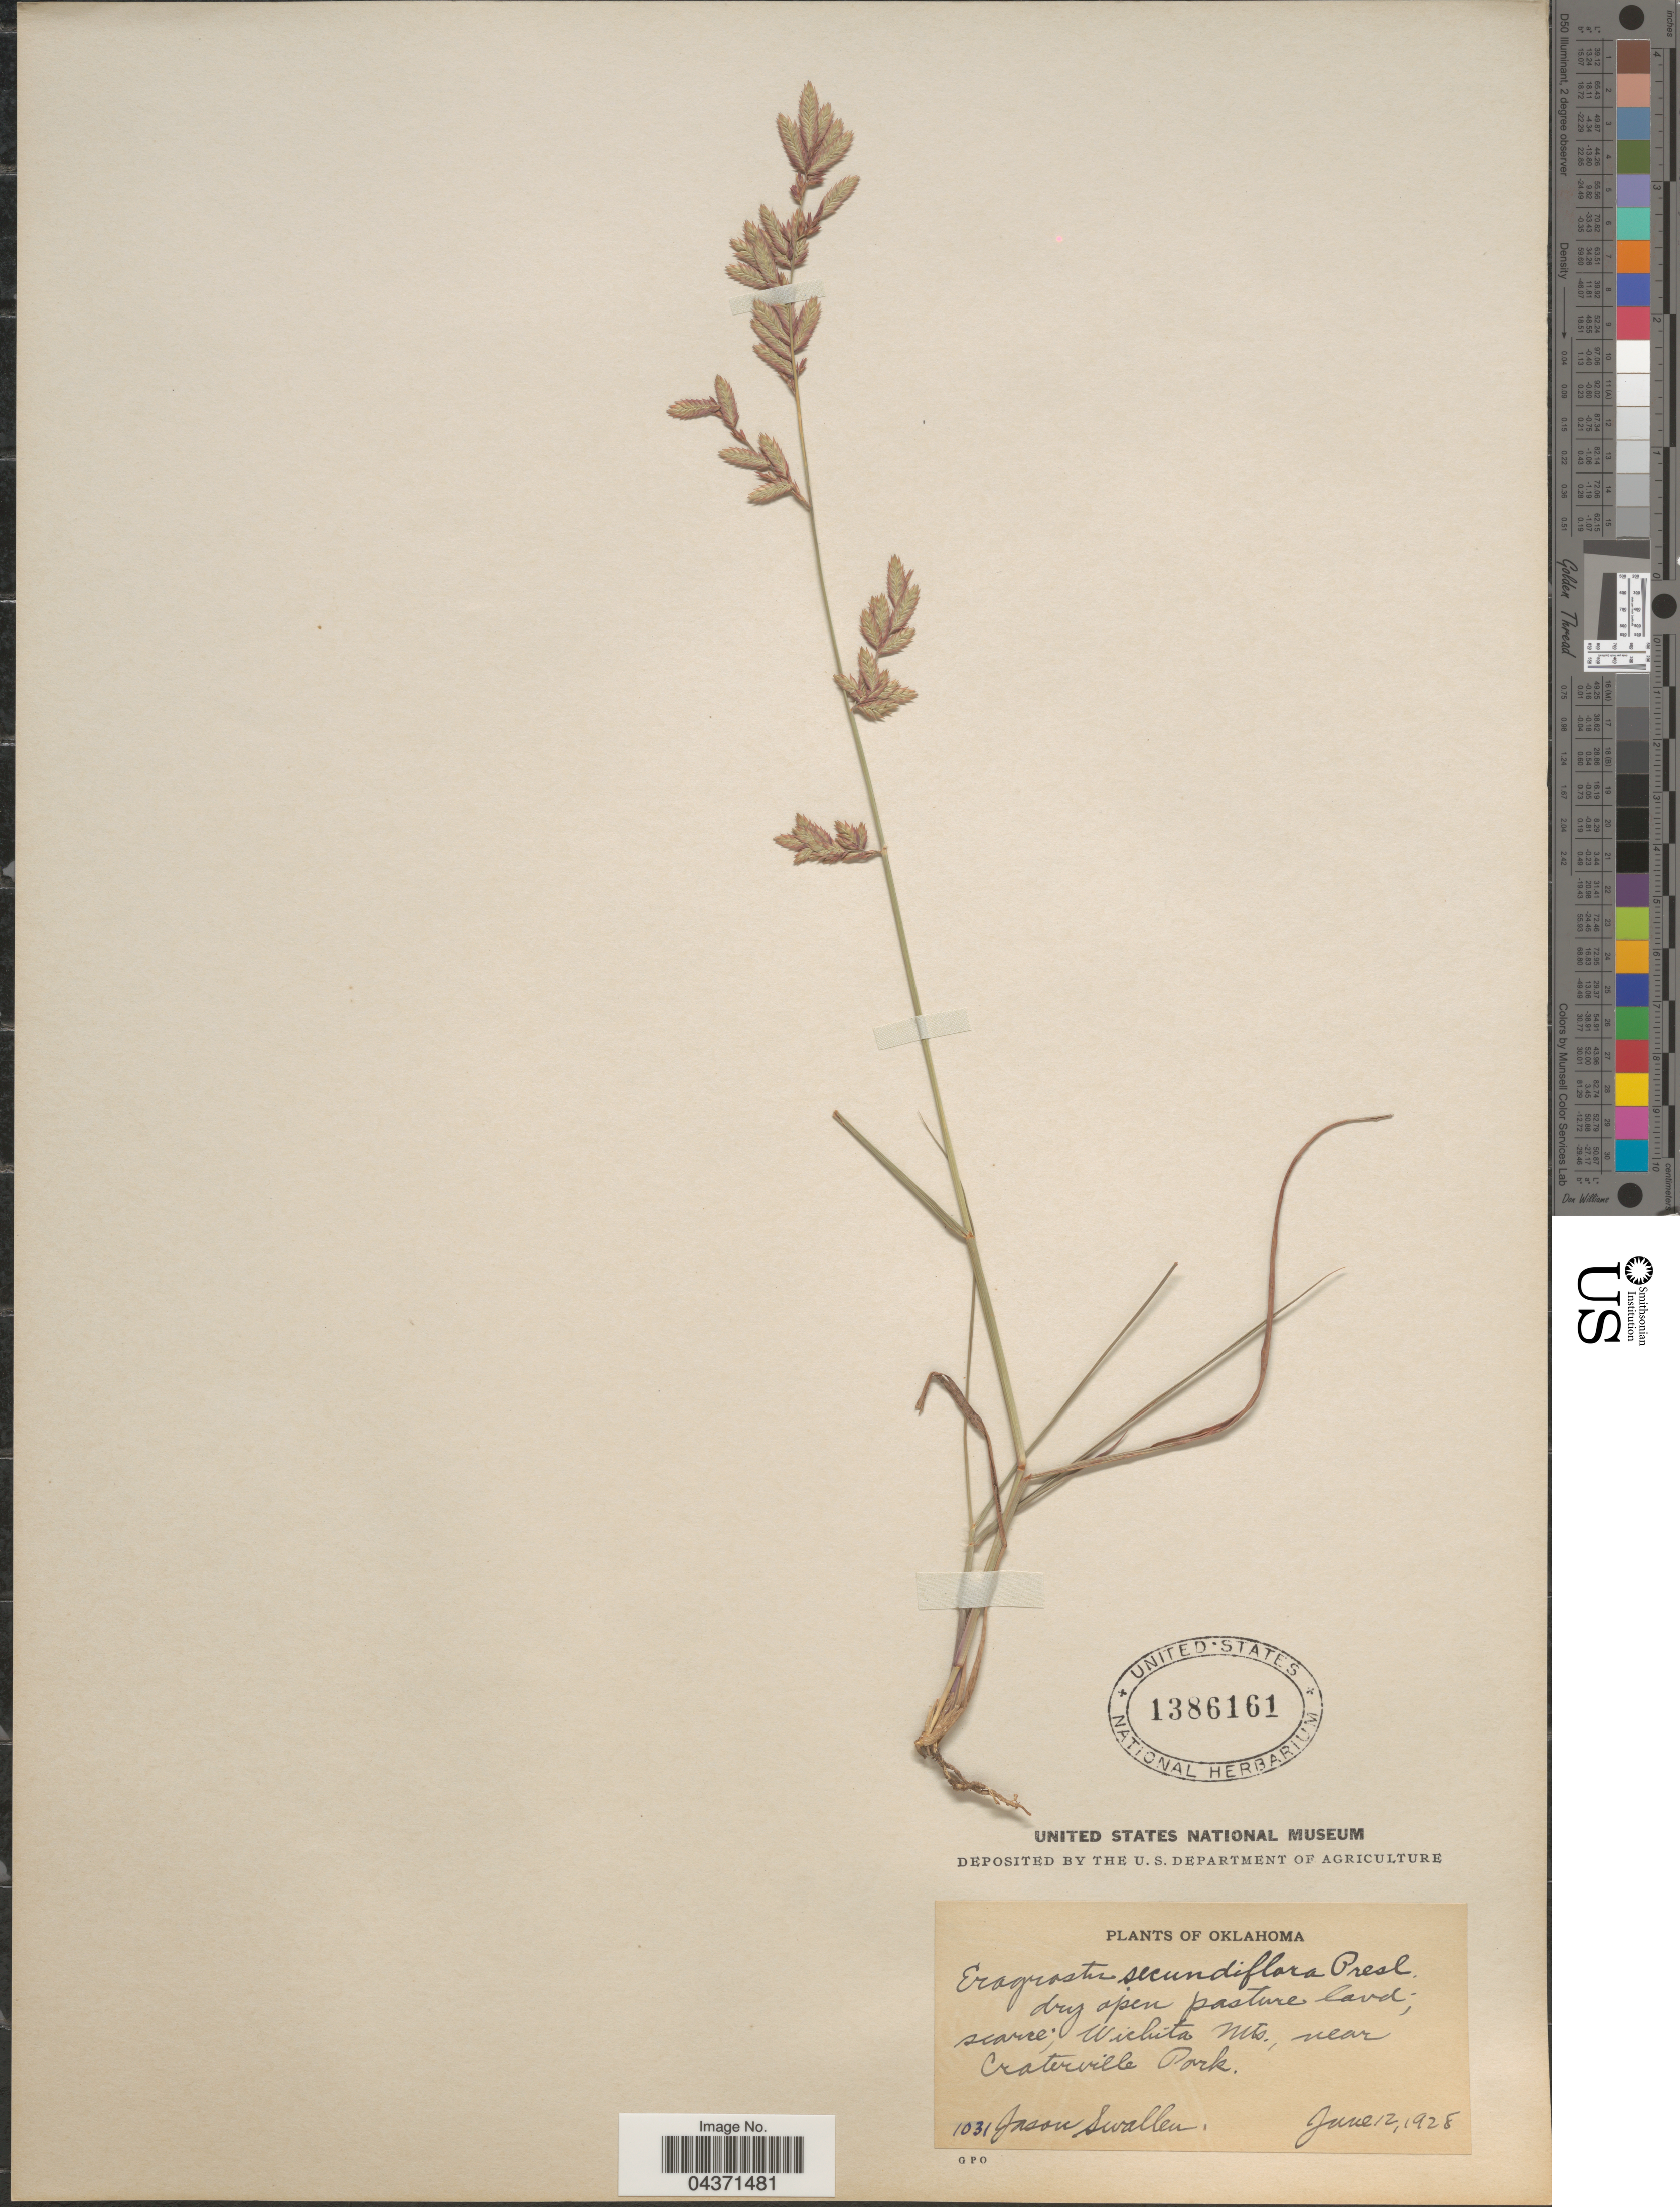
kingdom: Plantae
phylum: Tracheophyta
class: Liliopsida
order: Poales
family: Poaceae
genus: Eragrostis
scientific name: Eragrostis secundiflora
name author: J. Presl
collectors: J. R. Swallen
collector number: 1031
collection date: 1928-06-12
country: United States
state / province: Oklahoma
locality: Wichita Mts., near Craterville Park.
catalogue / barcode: US 1386161